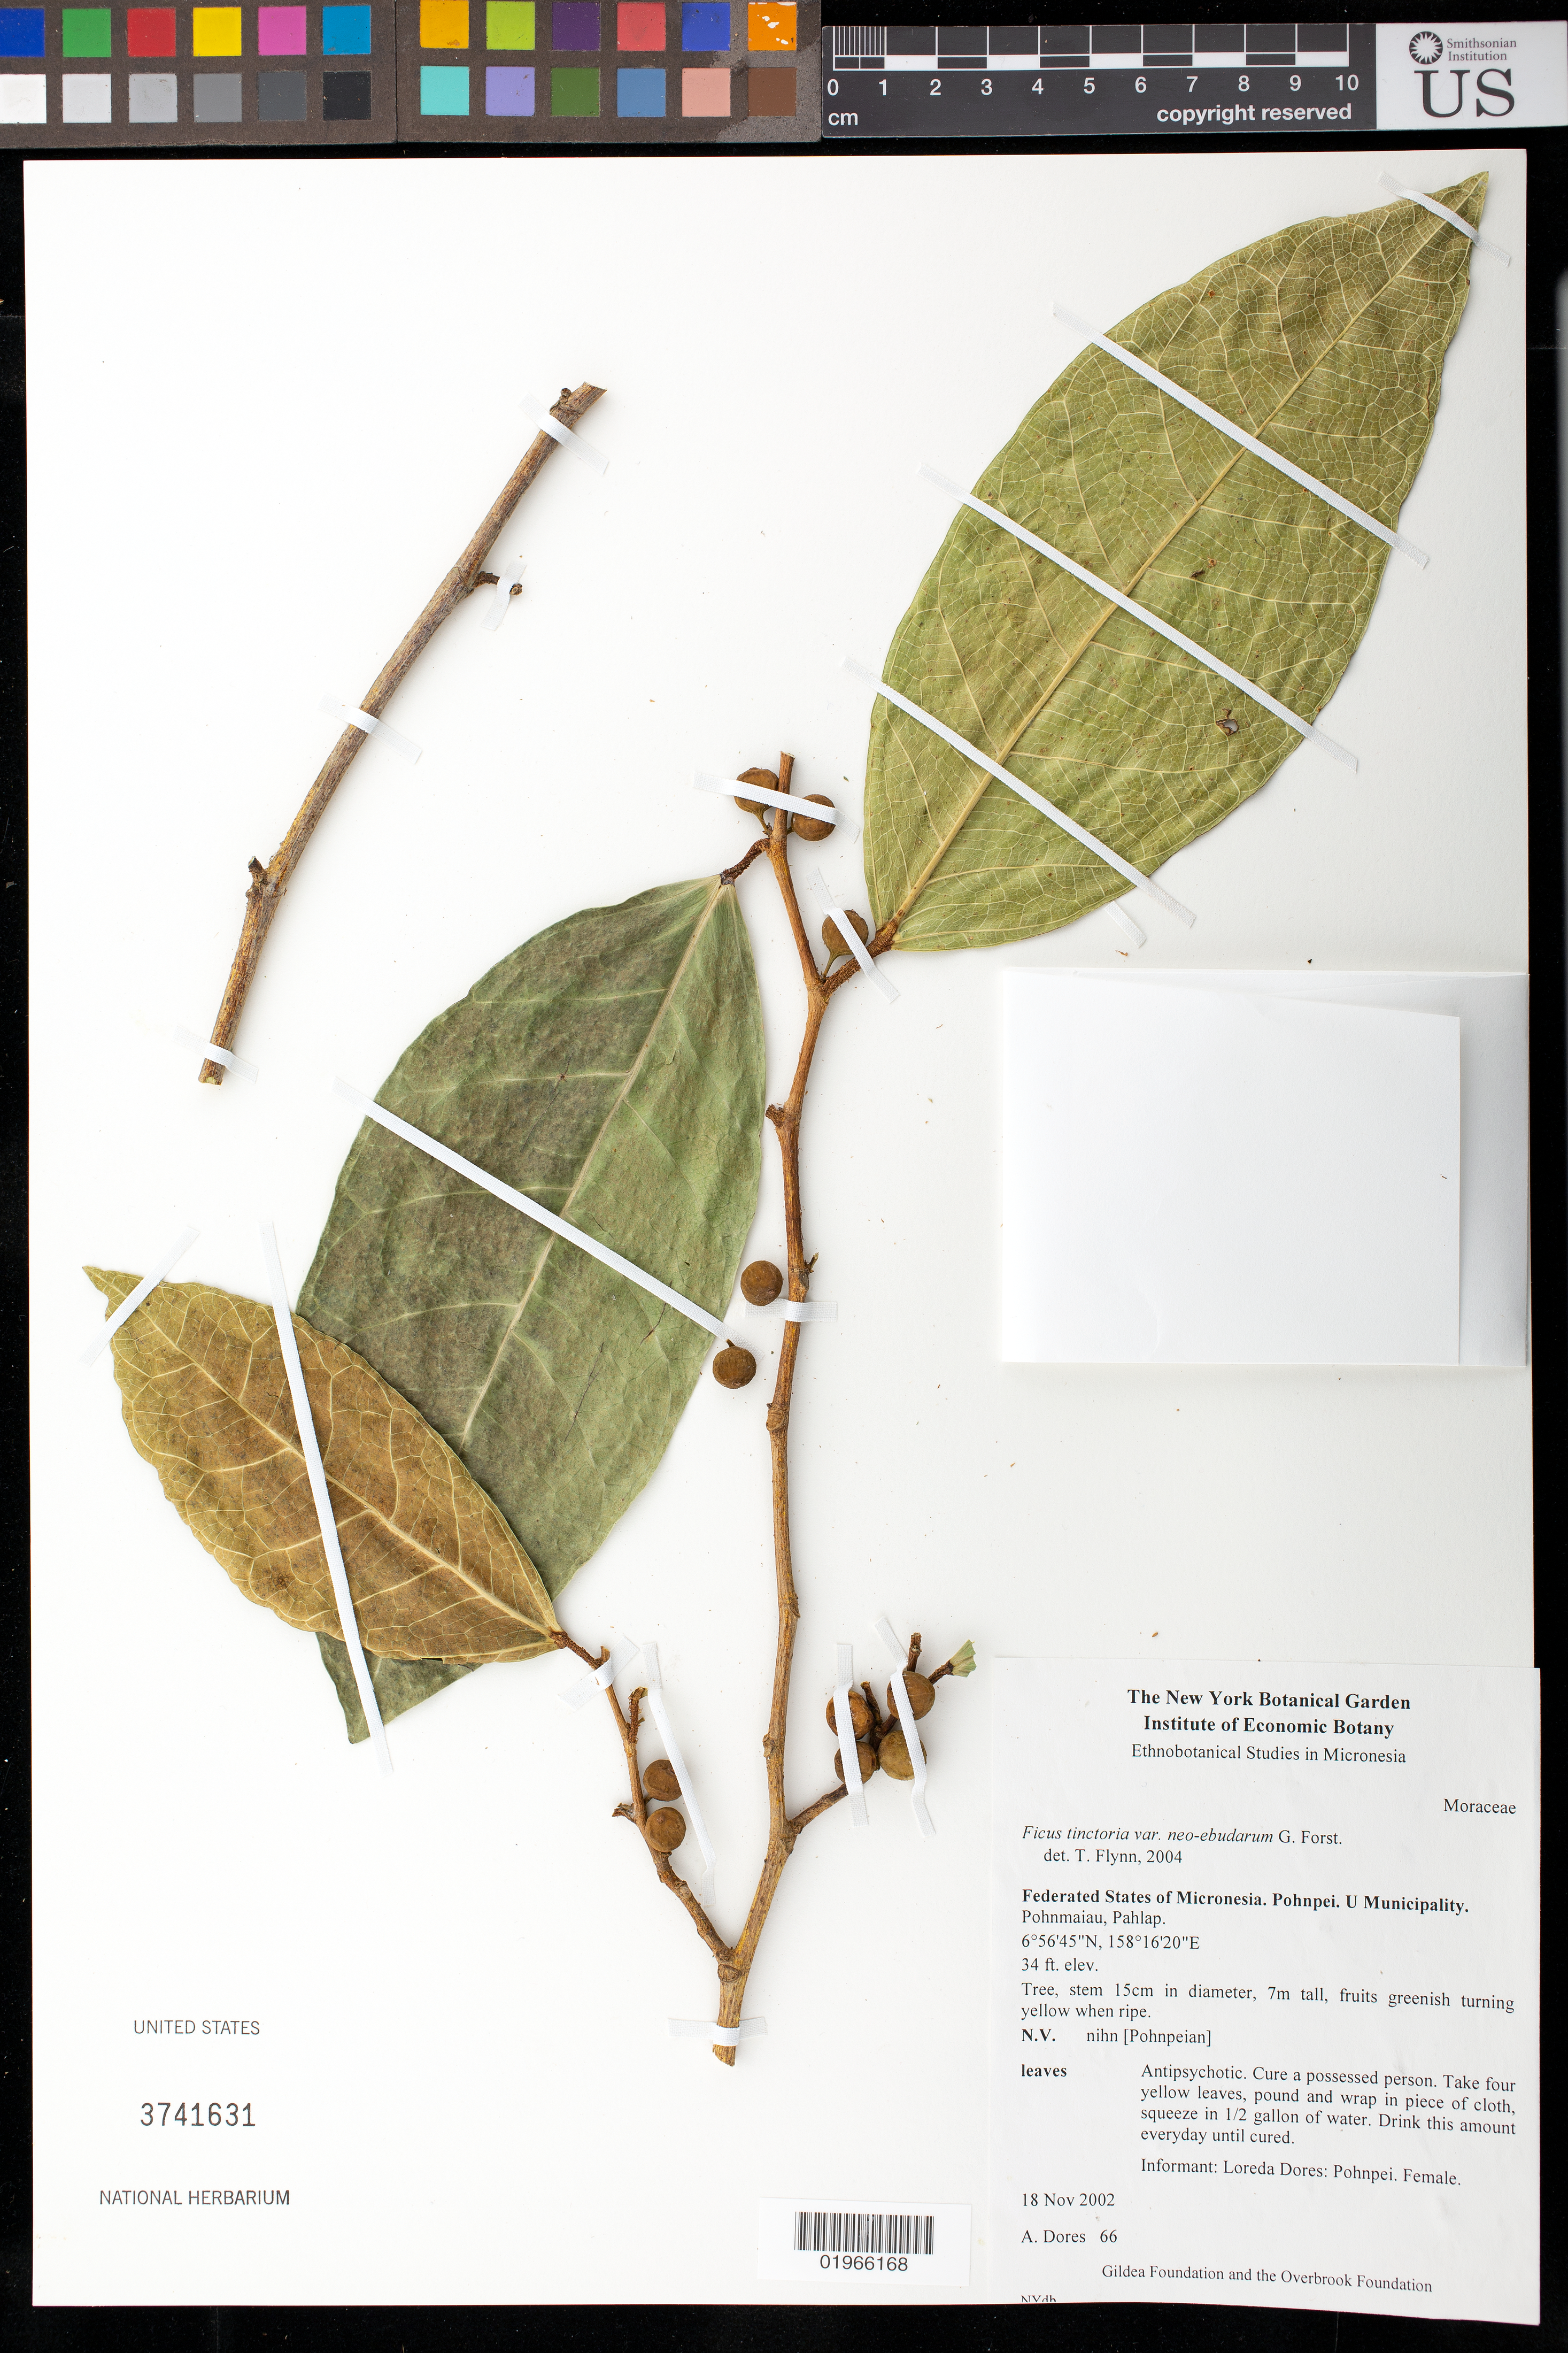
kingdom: Plantae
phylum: Tracheophyta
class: Magnoliopsida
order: Rosales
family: Moraceae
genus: Ficus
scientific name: Ficus tinctoria var. neoebudarum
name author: (Summerh.) Fosberg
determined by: Flynn, T. W.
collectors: A. Dores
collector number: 66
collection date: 2002-11-18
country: Micronesia, Federated States of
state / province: Pohnpei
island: Pohnpei [Ponape]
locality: U Municipality. Pohnmaiau, Pahlap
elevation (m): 10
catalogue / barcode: US 3741631